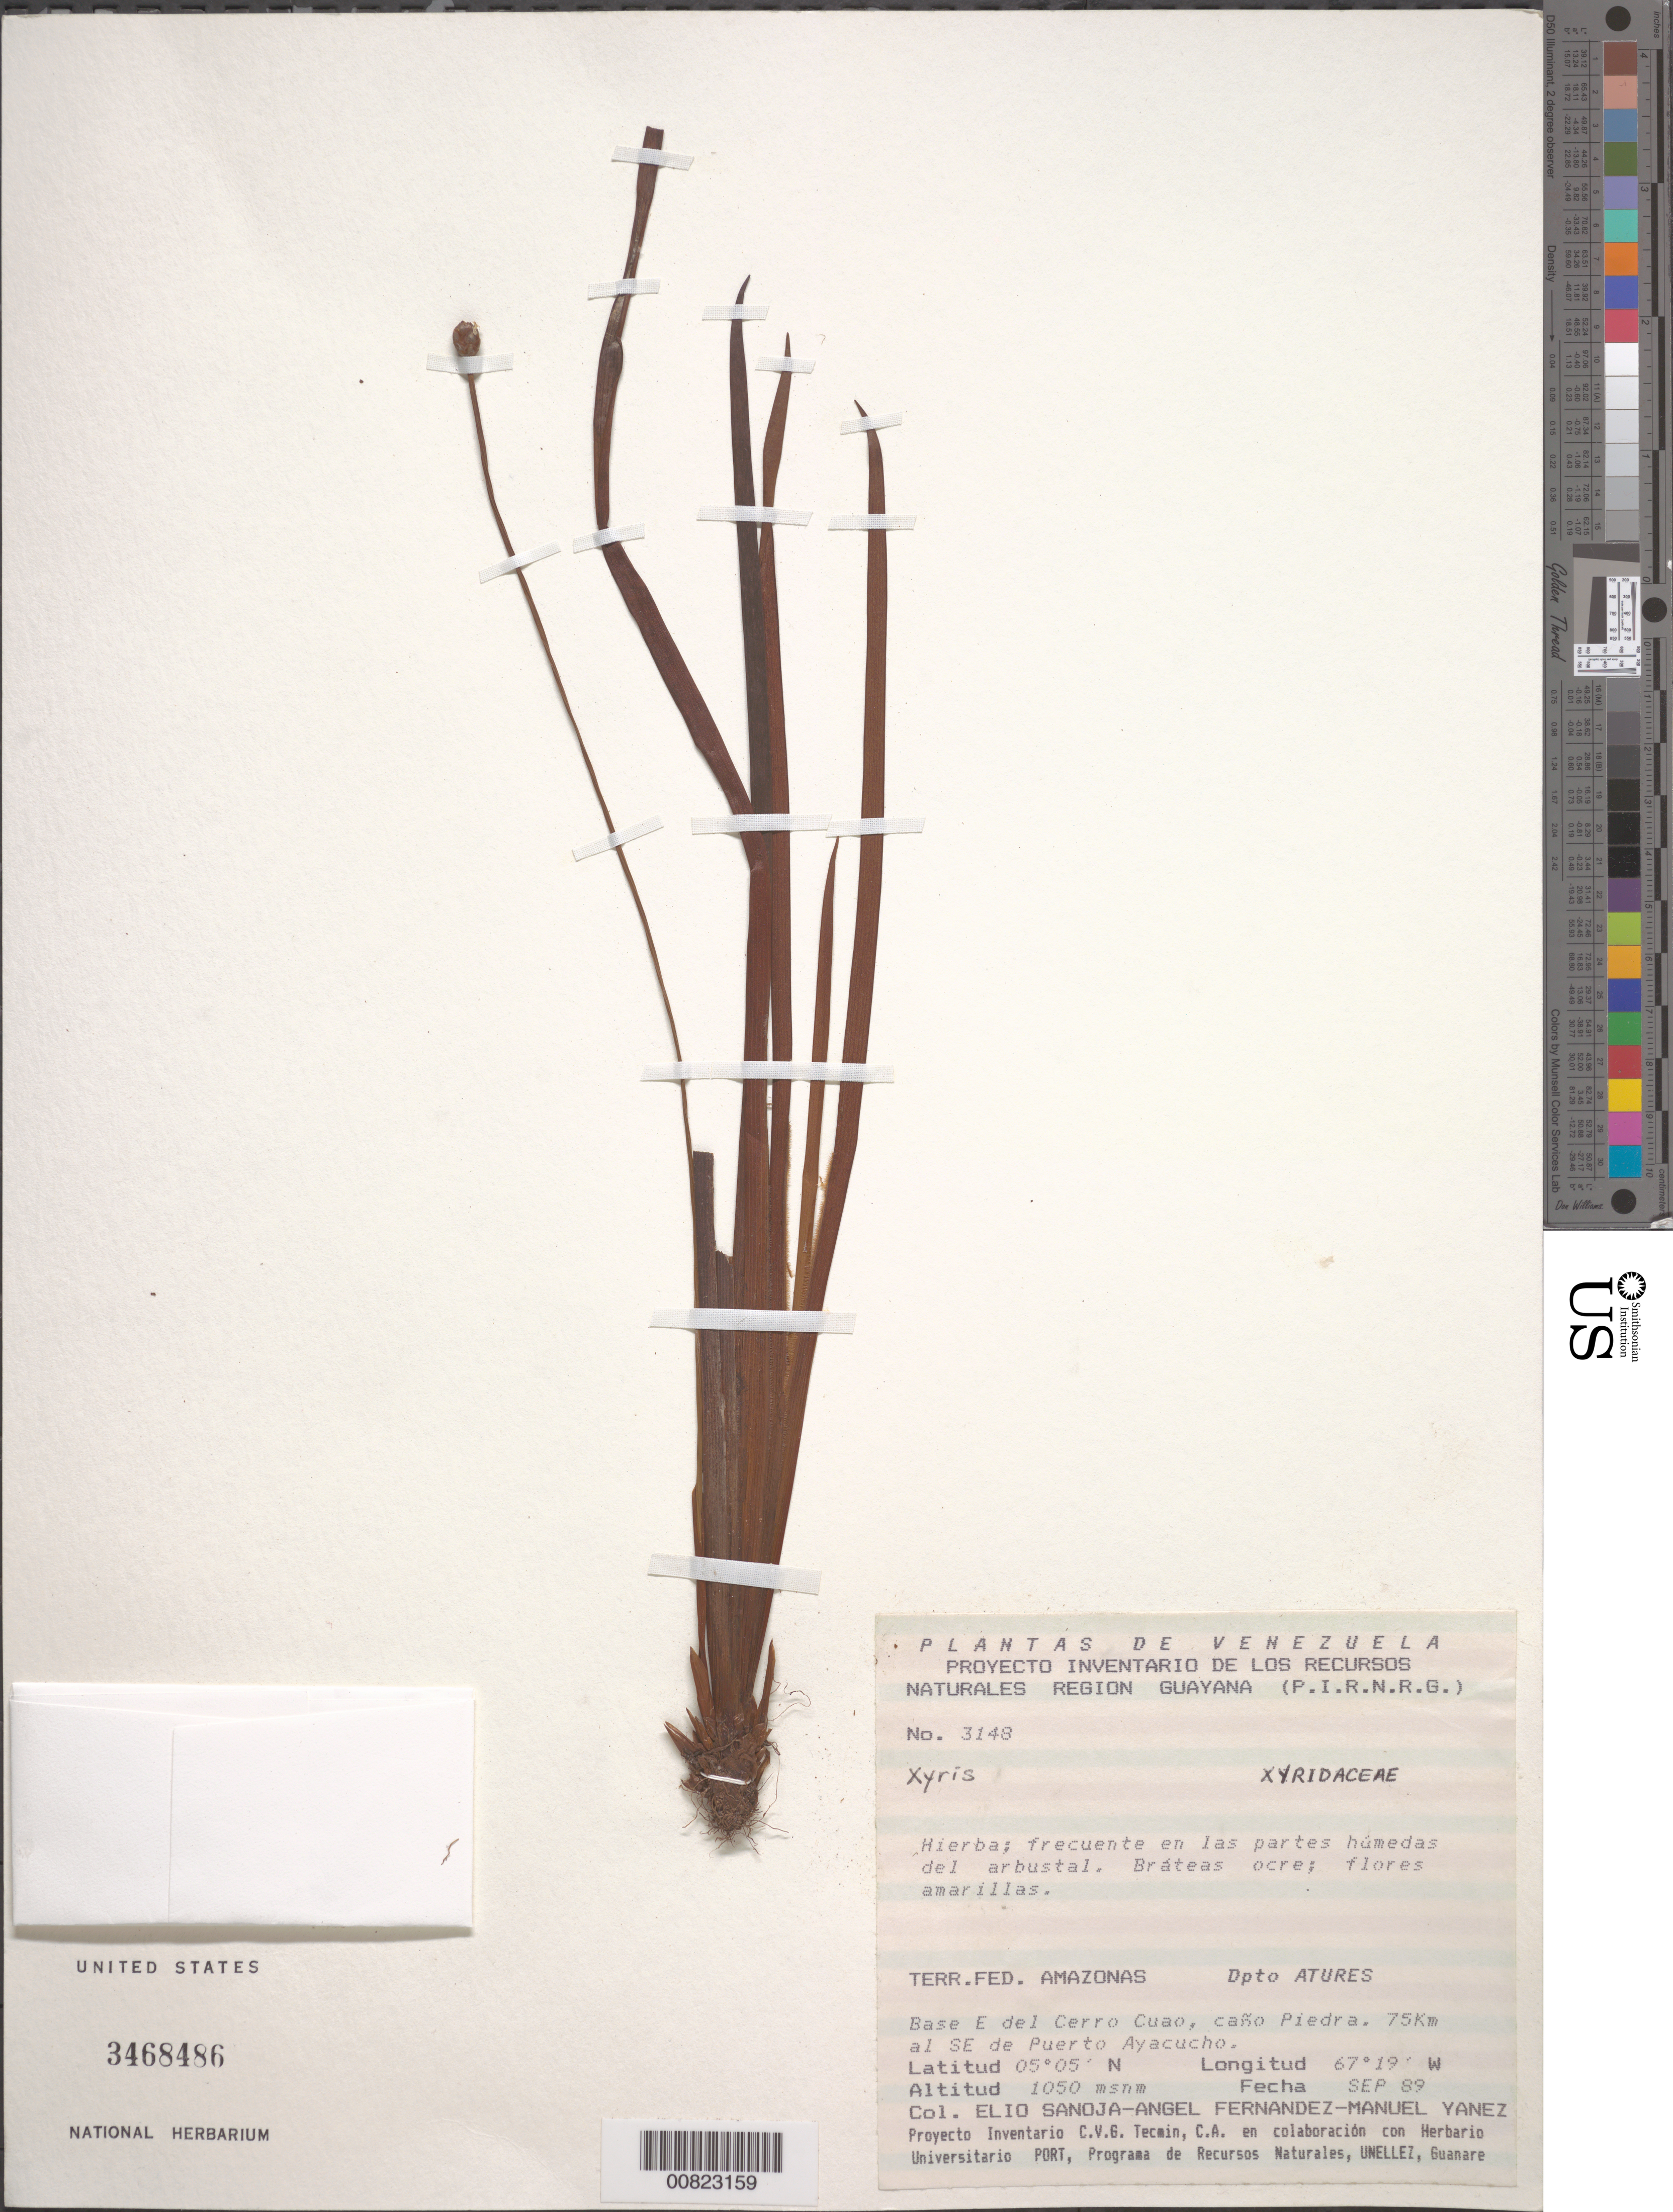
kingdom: Plantae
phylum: Tracheophyta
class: Liliopsida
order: Poales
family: Xyridaceae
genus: Xyris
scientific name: Xyris sp.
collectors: E. Sanoja, A. Fernandez & M. Yanez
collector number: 3148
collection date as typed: Sep-89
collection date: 1989-09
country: Venezuela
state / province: Amazonas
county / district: Atures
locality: Cerro Cuao, Cabeza de Manteco, 75 km SE of Puerto Ayacucho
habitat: Partes húmedas del arbustal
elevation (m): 1050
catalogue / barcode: US 3468486